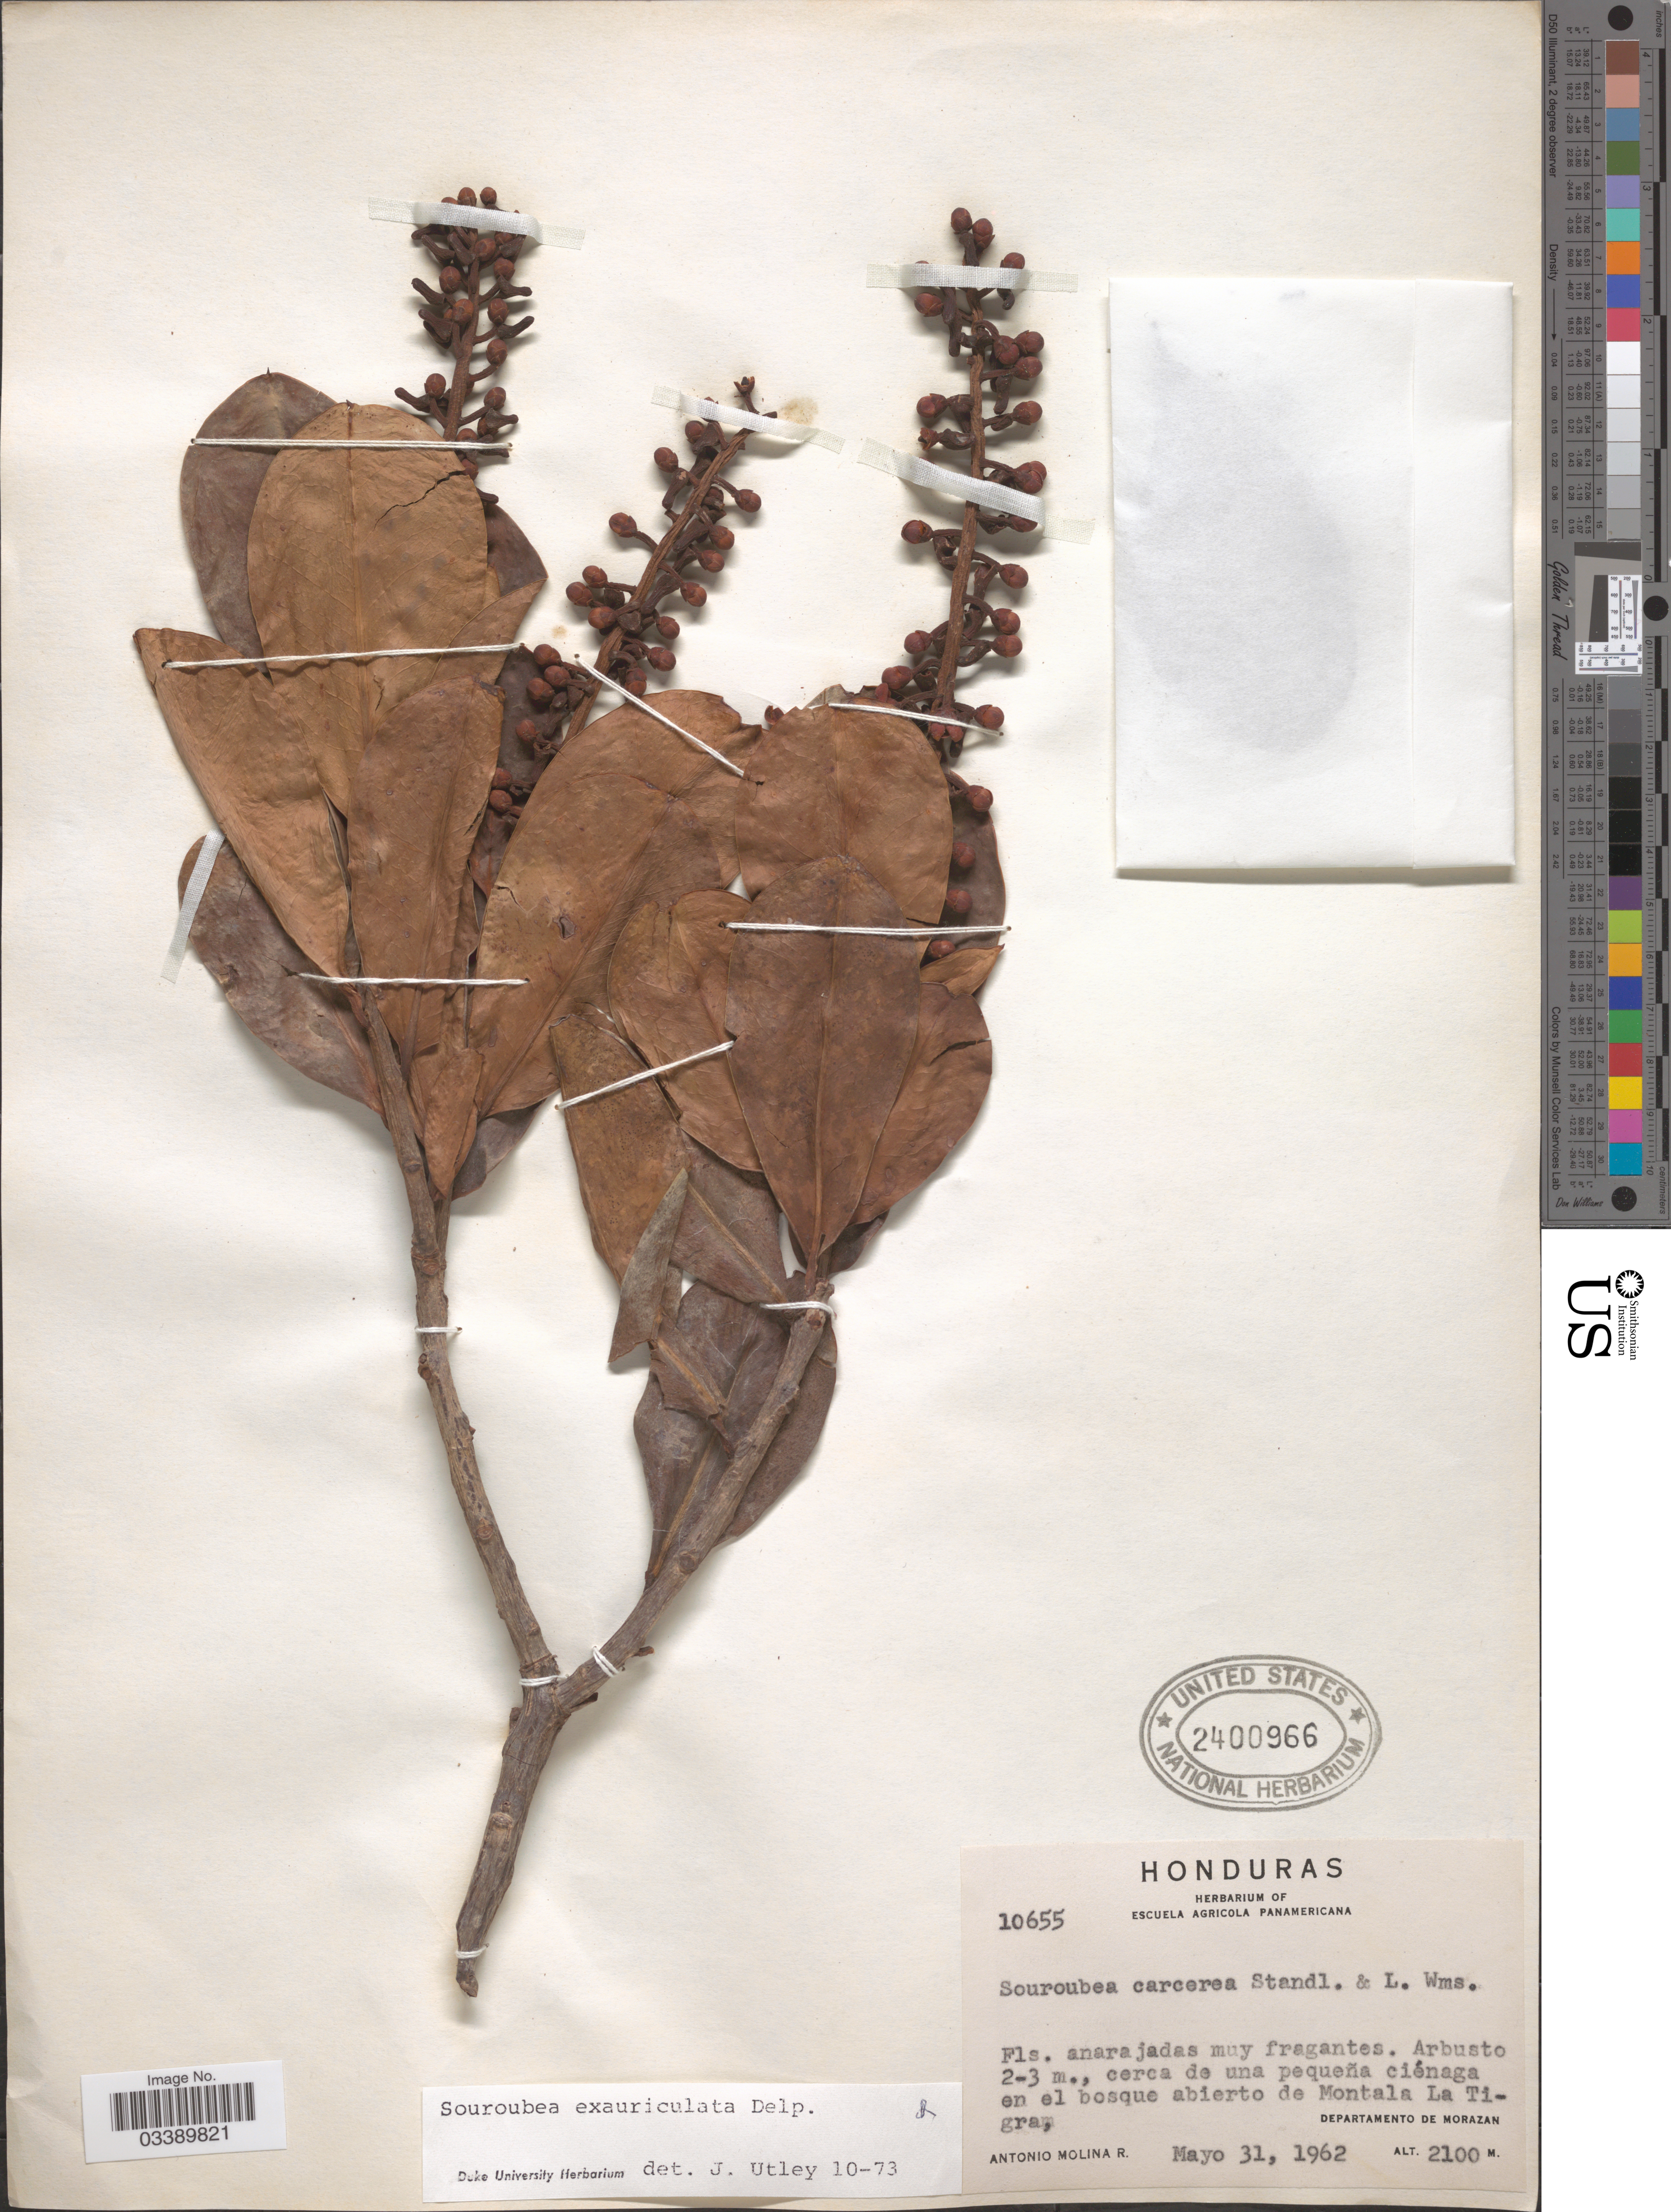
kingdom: Plantae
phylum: Tracheophyta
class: Magnoliopsida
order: Ericales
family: Marcgraviaceae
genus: Souroubea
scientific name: Souroubea exauriculata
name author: Delpino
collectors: A. Molina R.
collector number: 10655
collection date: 1962-05-31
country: Honduras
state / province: Fco. Morazán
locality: Cerca de una pequeña ciénaga en el bosque abierto de Montala La Tigra, Departamento de Morazan.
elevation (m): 2100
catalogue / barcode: US 2400966